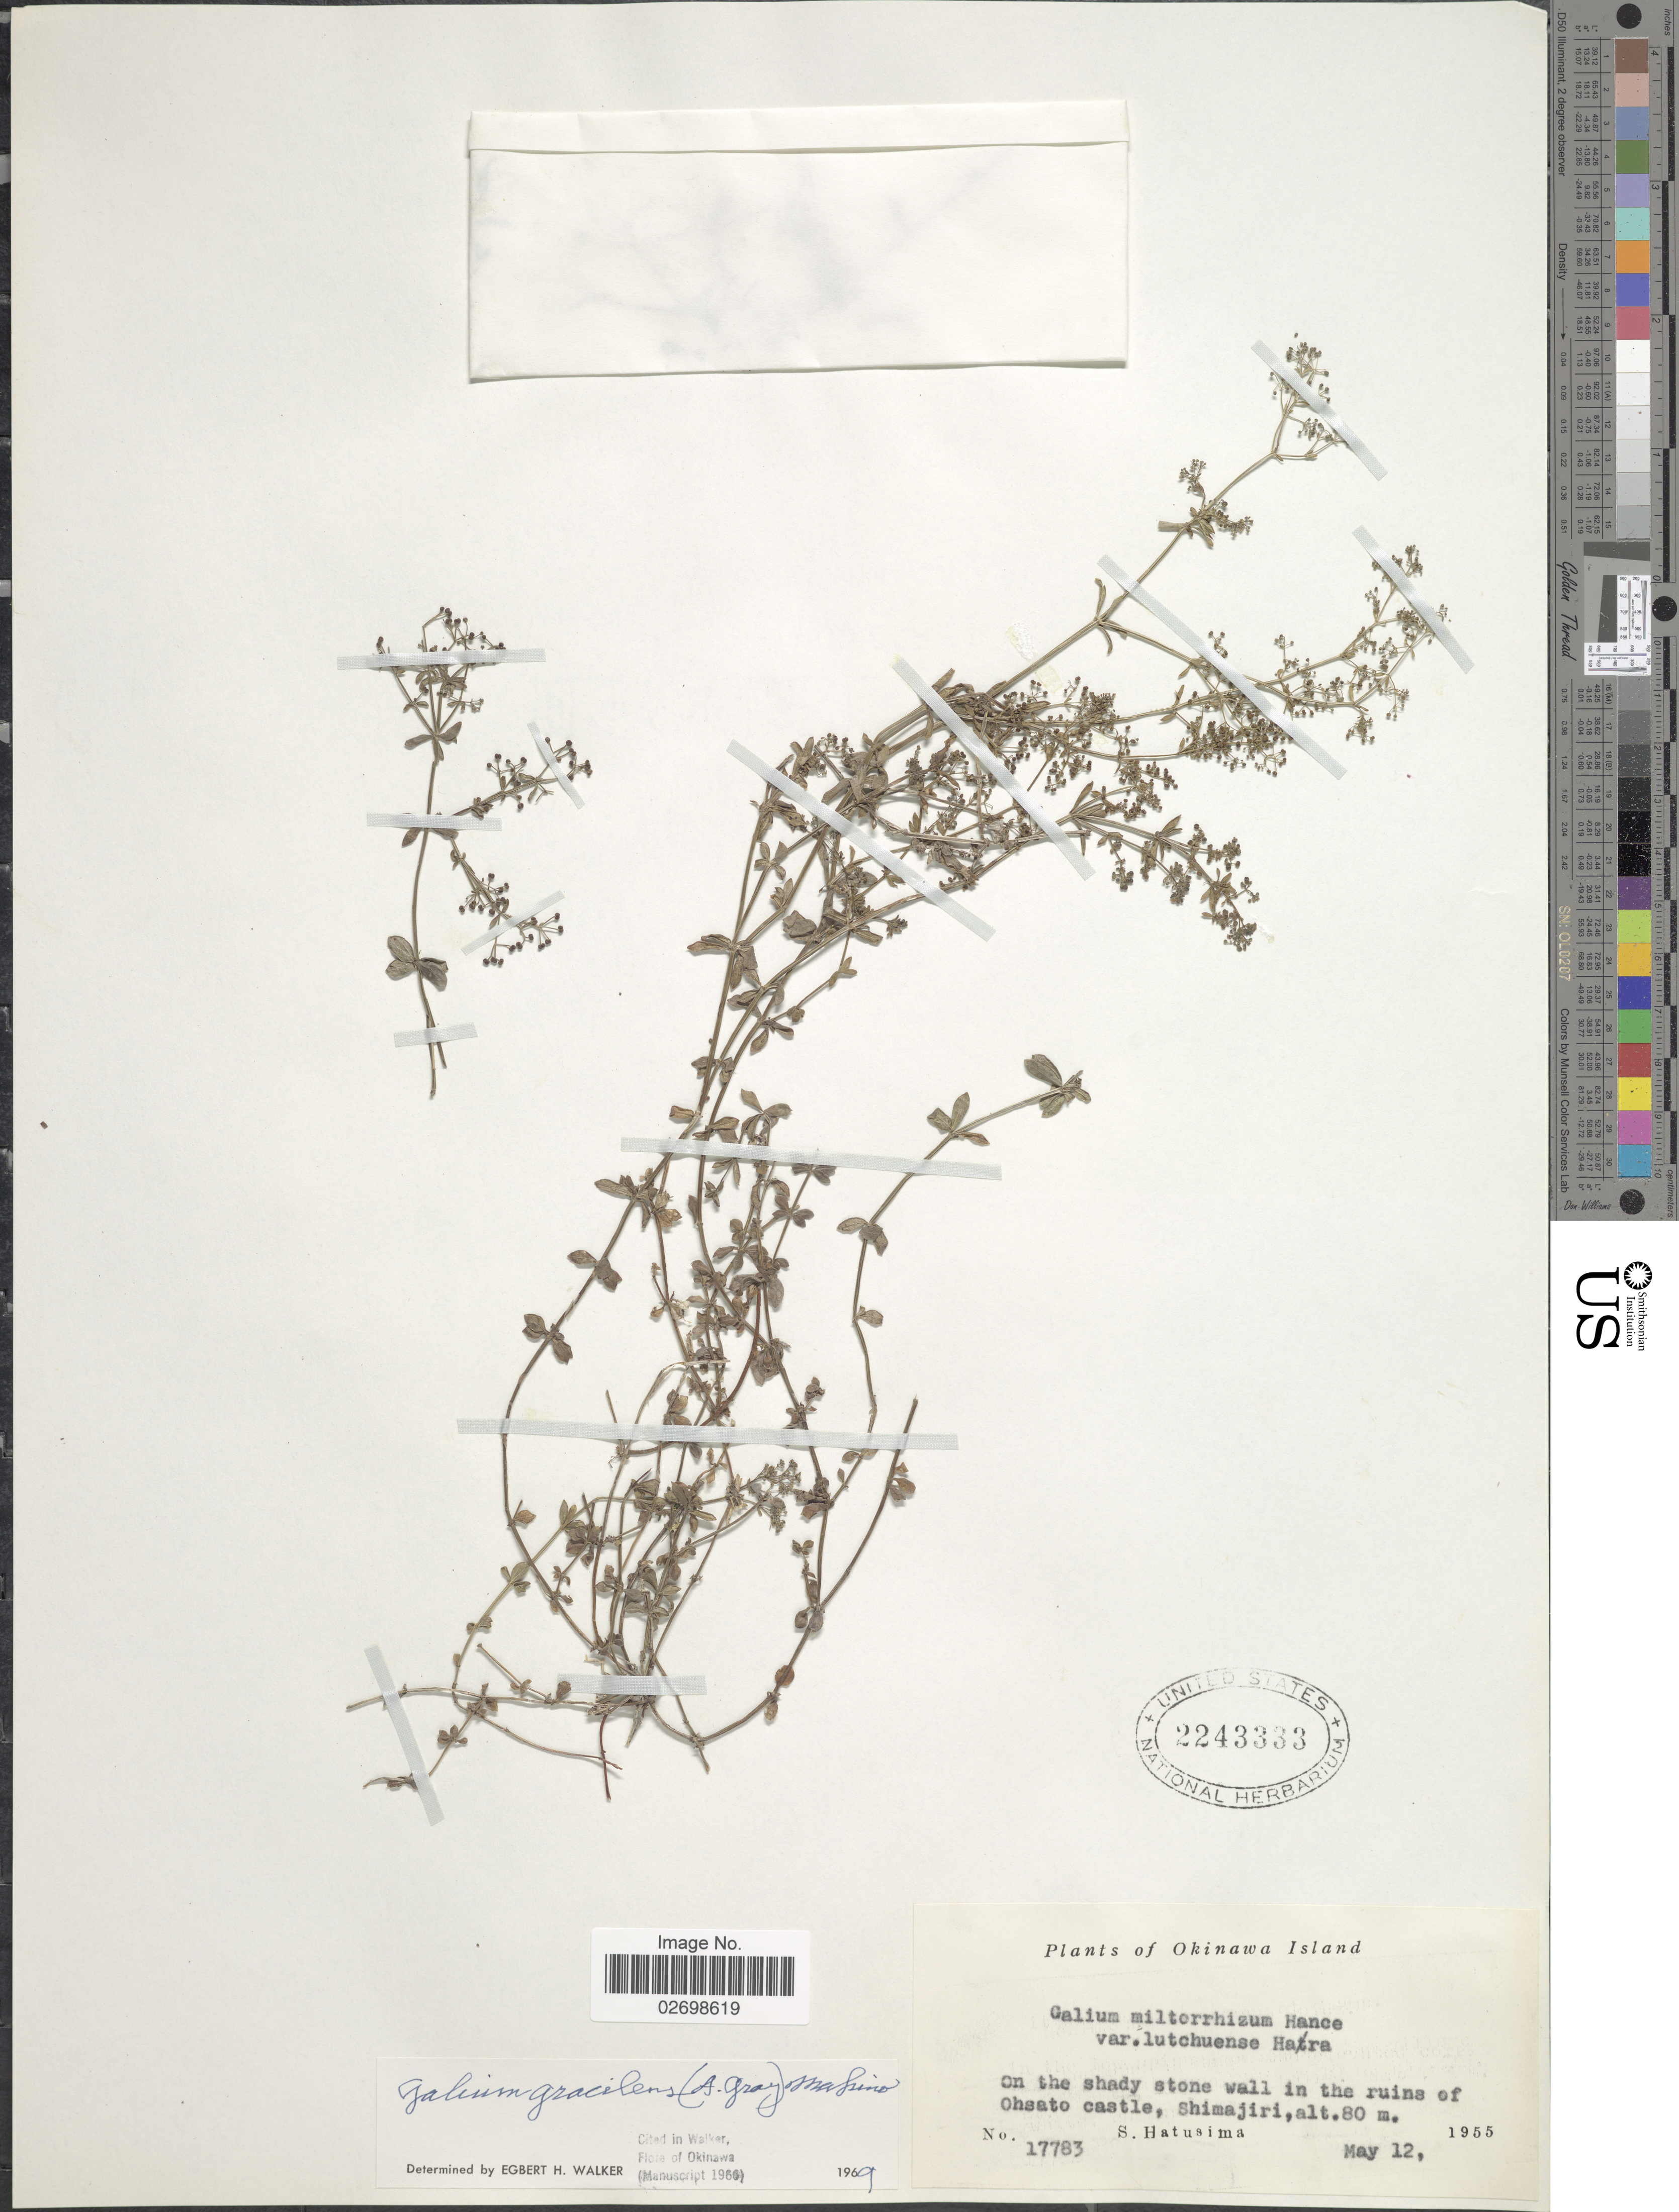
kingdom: Plantae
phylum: Tracheophyta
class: Magnoliopsida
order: Gentianales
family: Rubiaceae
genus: Galium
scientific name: Galium gracilens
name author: (A. Gray) Makino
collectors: S. Hatusima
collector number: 17783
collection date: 1955-05-12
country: Japan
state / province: Okinawa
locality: Okinawa Island, on the shady stone wall in the ruins of Ohsato castle, Shimajiri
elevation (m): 80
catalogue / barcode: US 2243333